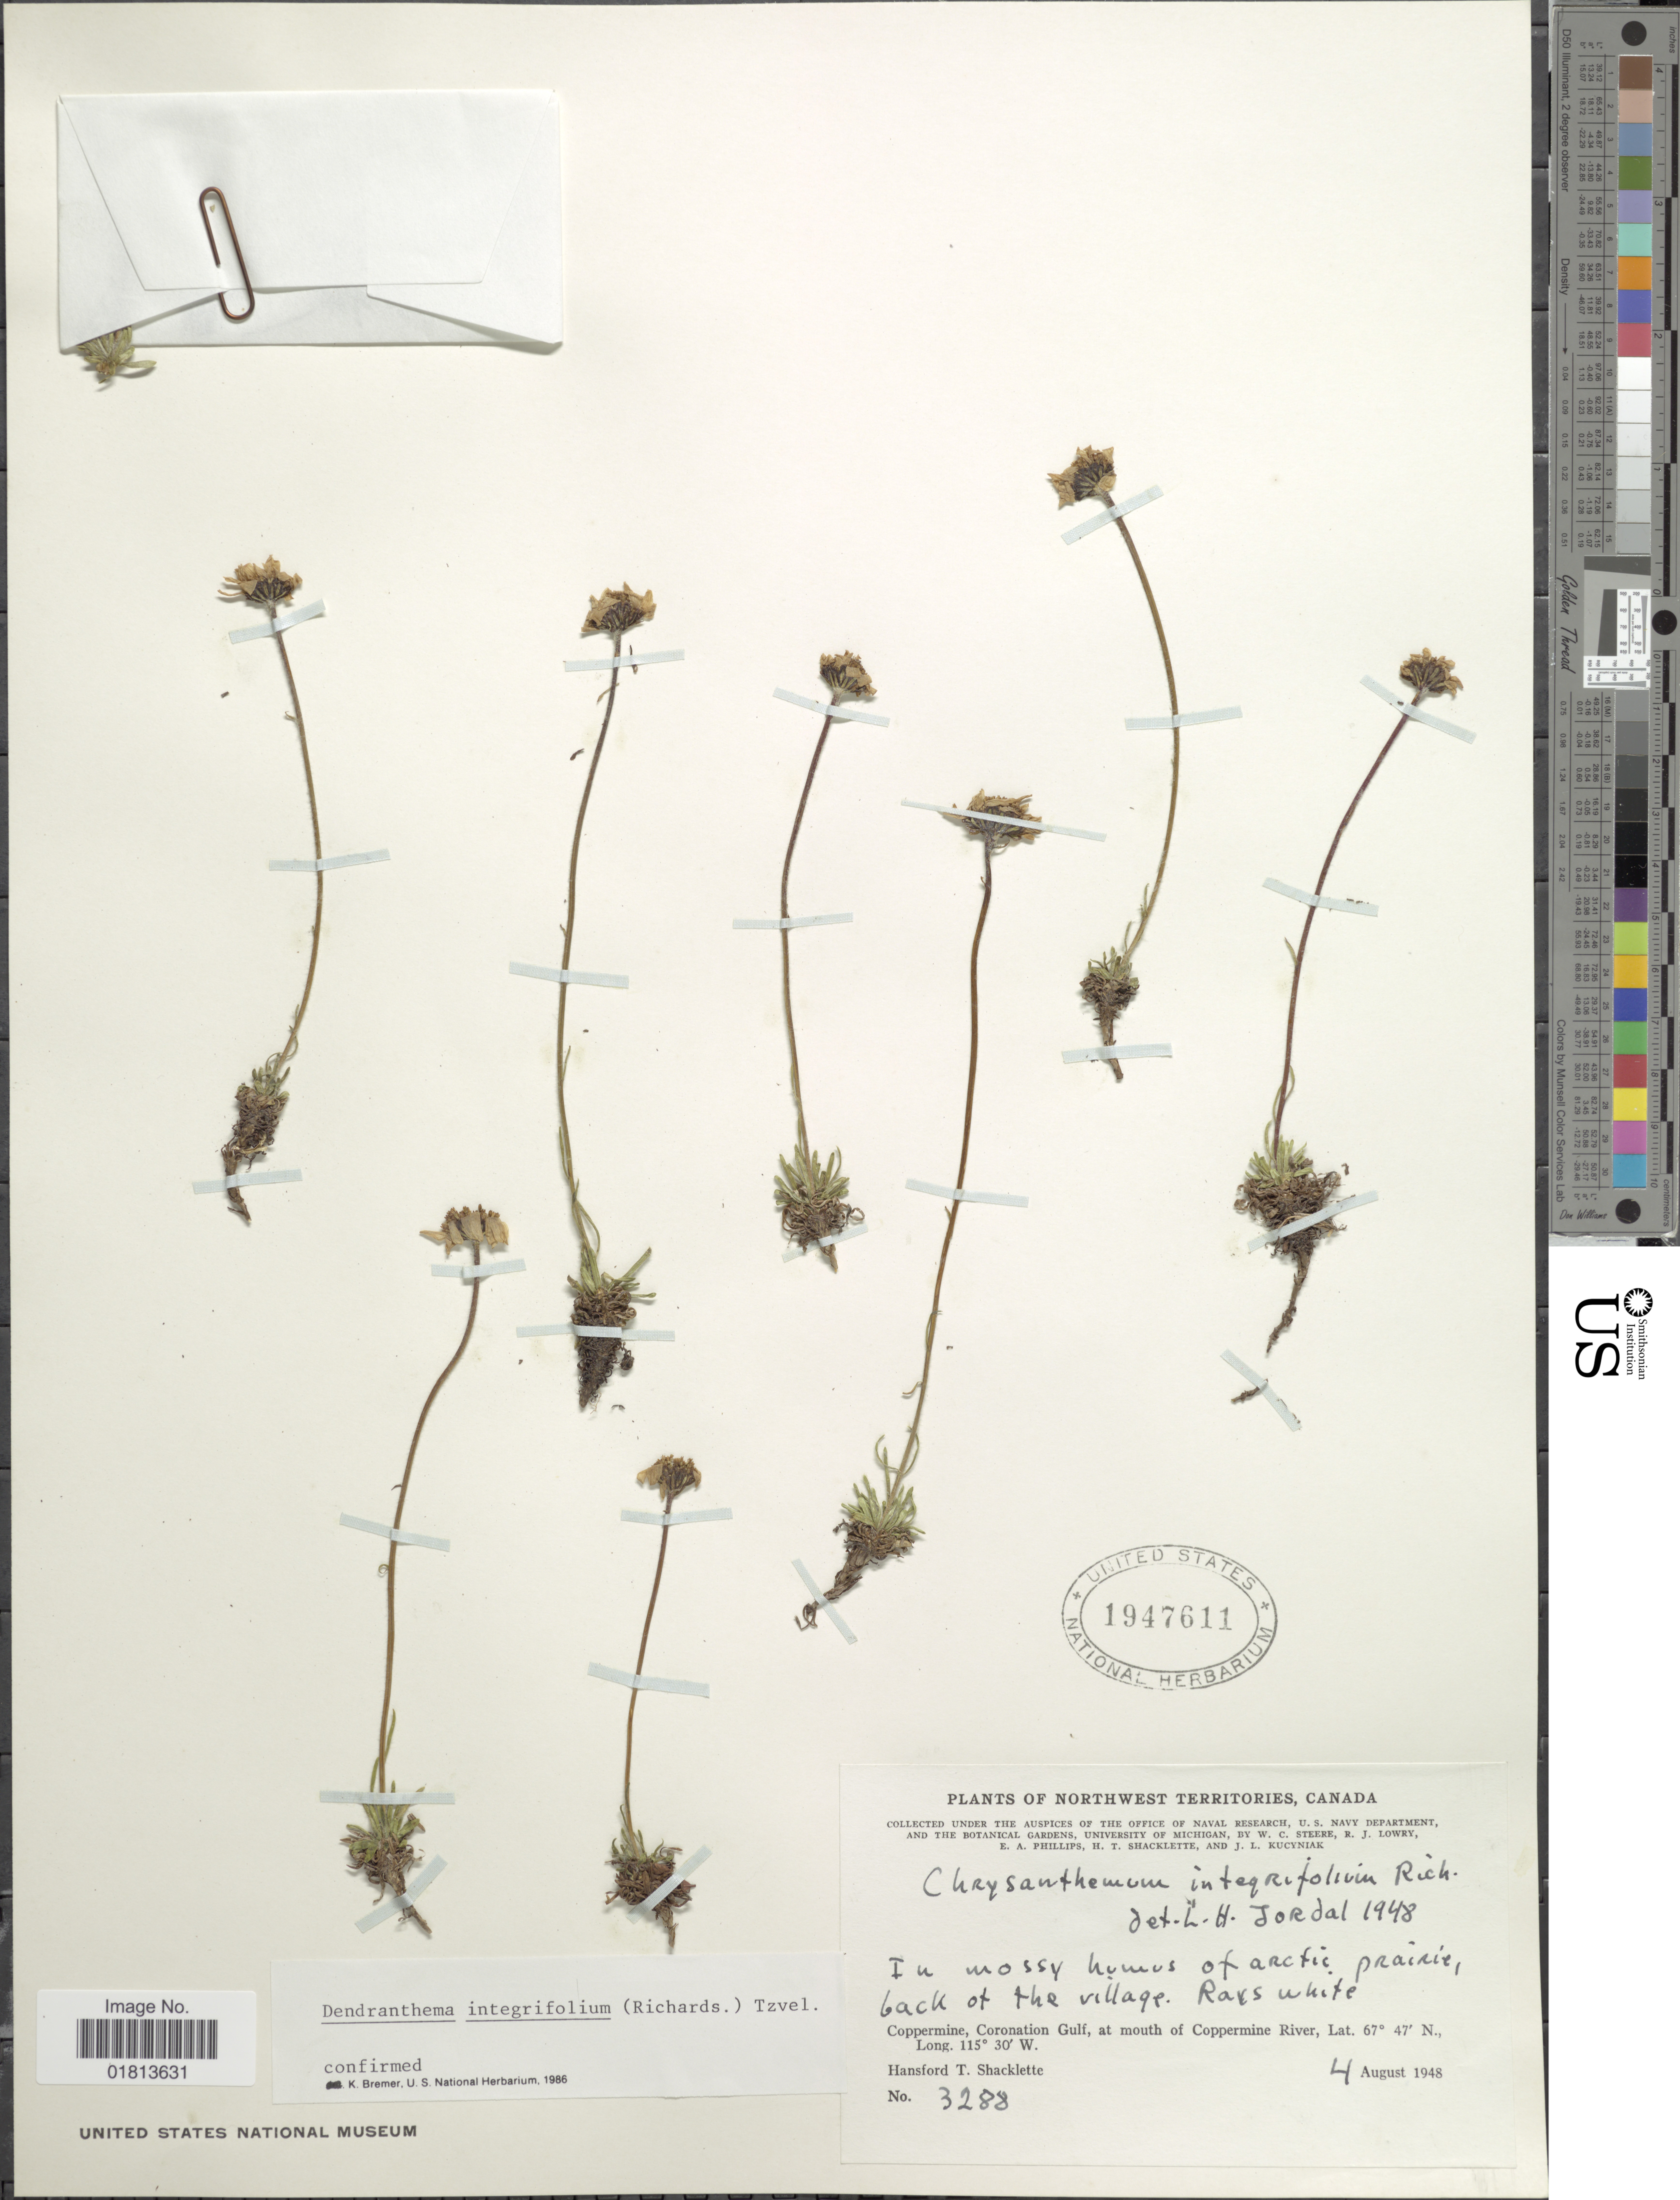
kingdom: Plantae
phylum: Tracheophyta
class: Magnoliopsida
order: Asterales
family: Asteraceae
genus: Dendranthema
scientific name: Dendranthema integrifolium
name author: (Richardson) Tzvelev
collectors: H. Shacklette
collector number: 3288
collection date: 1948-08-04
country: Canada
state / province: Northwest Territories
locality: Northwest Territories, In mossy humus of arctix, prairie, back of the village, Coppermine, Coronation Gulf, at mouth of Coppermine River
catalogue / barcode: US 1947611